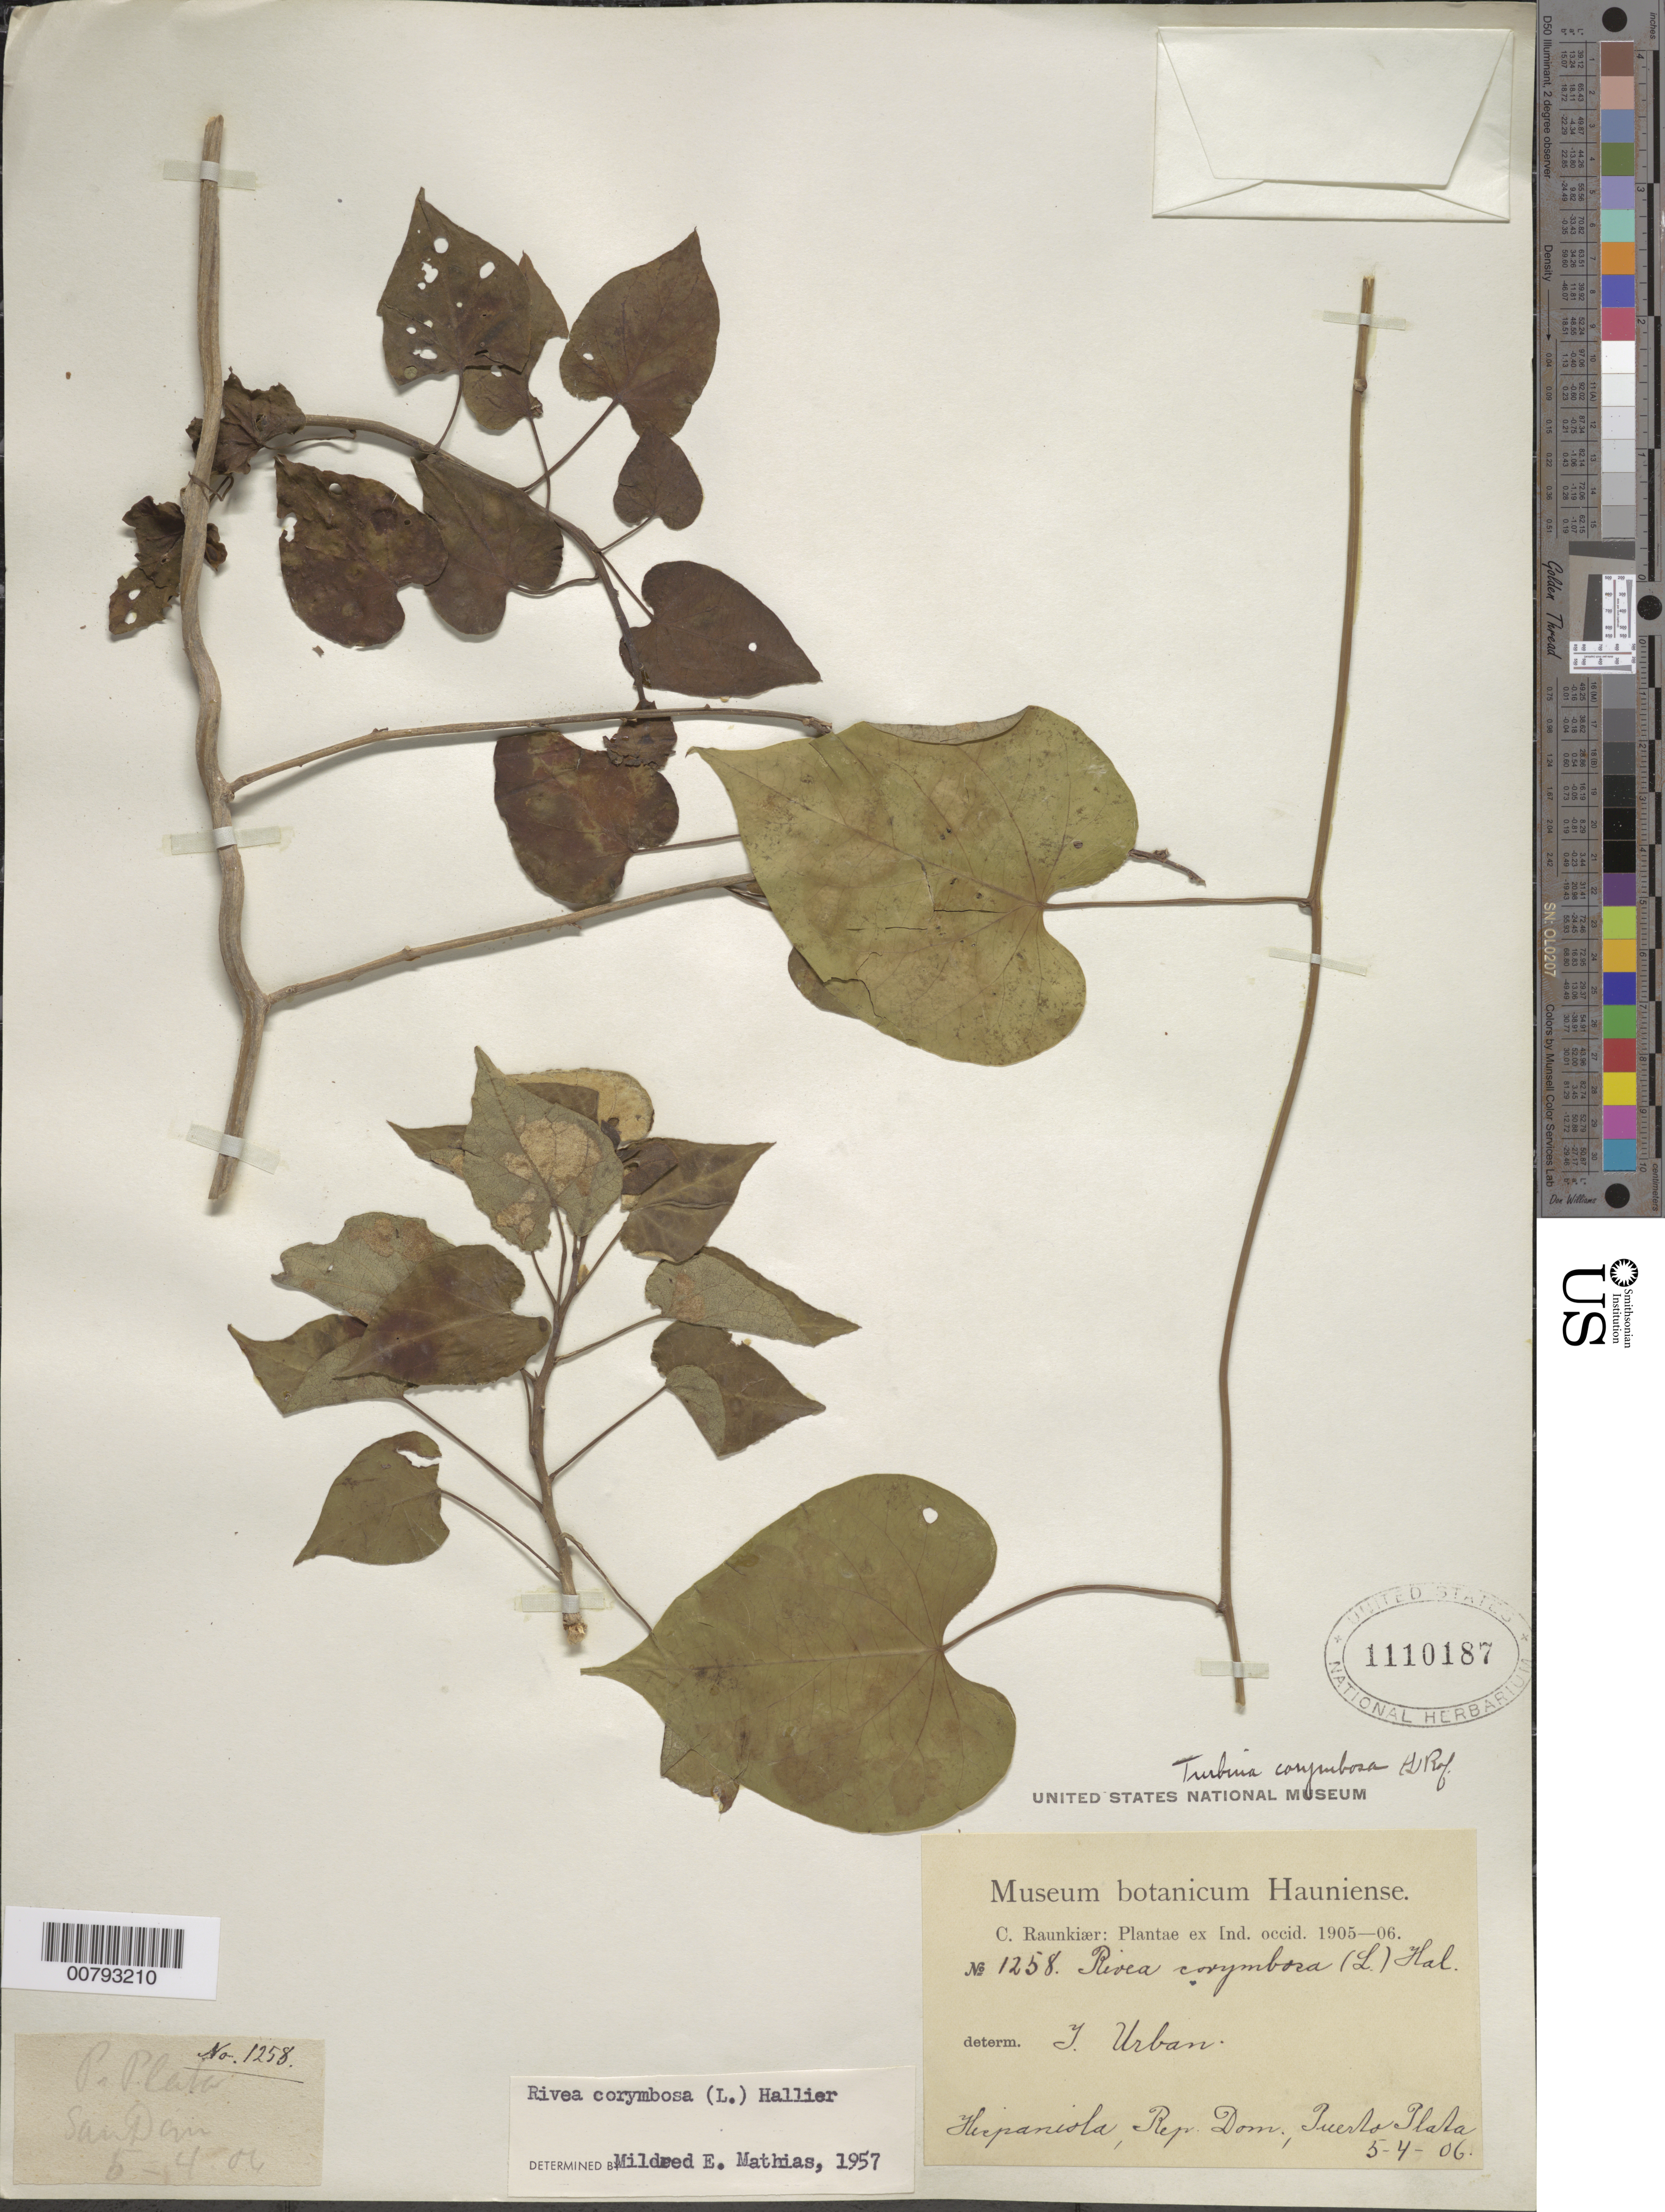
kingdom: Plantae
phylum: Tracheophyta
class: Magnoliopsida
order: Solanales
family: Convolvulaceae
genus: Turbina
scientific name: Turbina corymbosa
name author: (L.) Raf.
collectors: C. C. Raunkiaer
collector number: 1258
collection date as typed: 05 Apr 1906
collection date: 1906-04-05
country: Dominican Republic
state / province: Puerto Plata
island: Hispaniola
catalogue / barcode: US 1110187